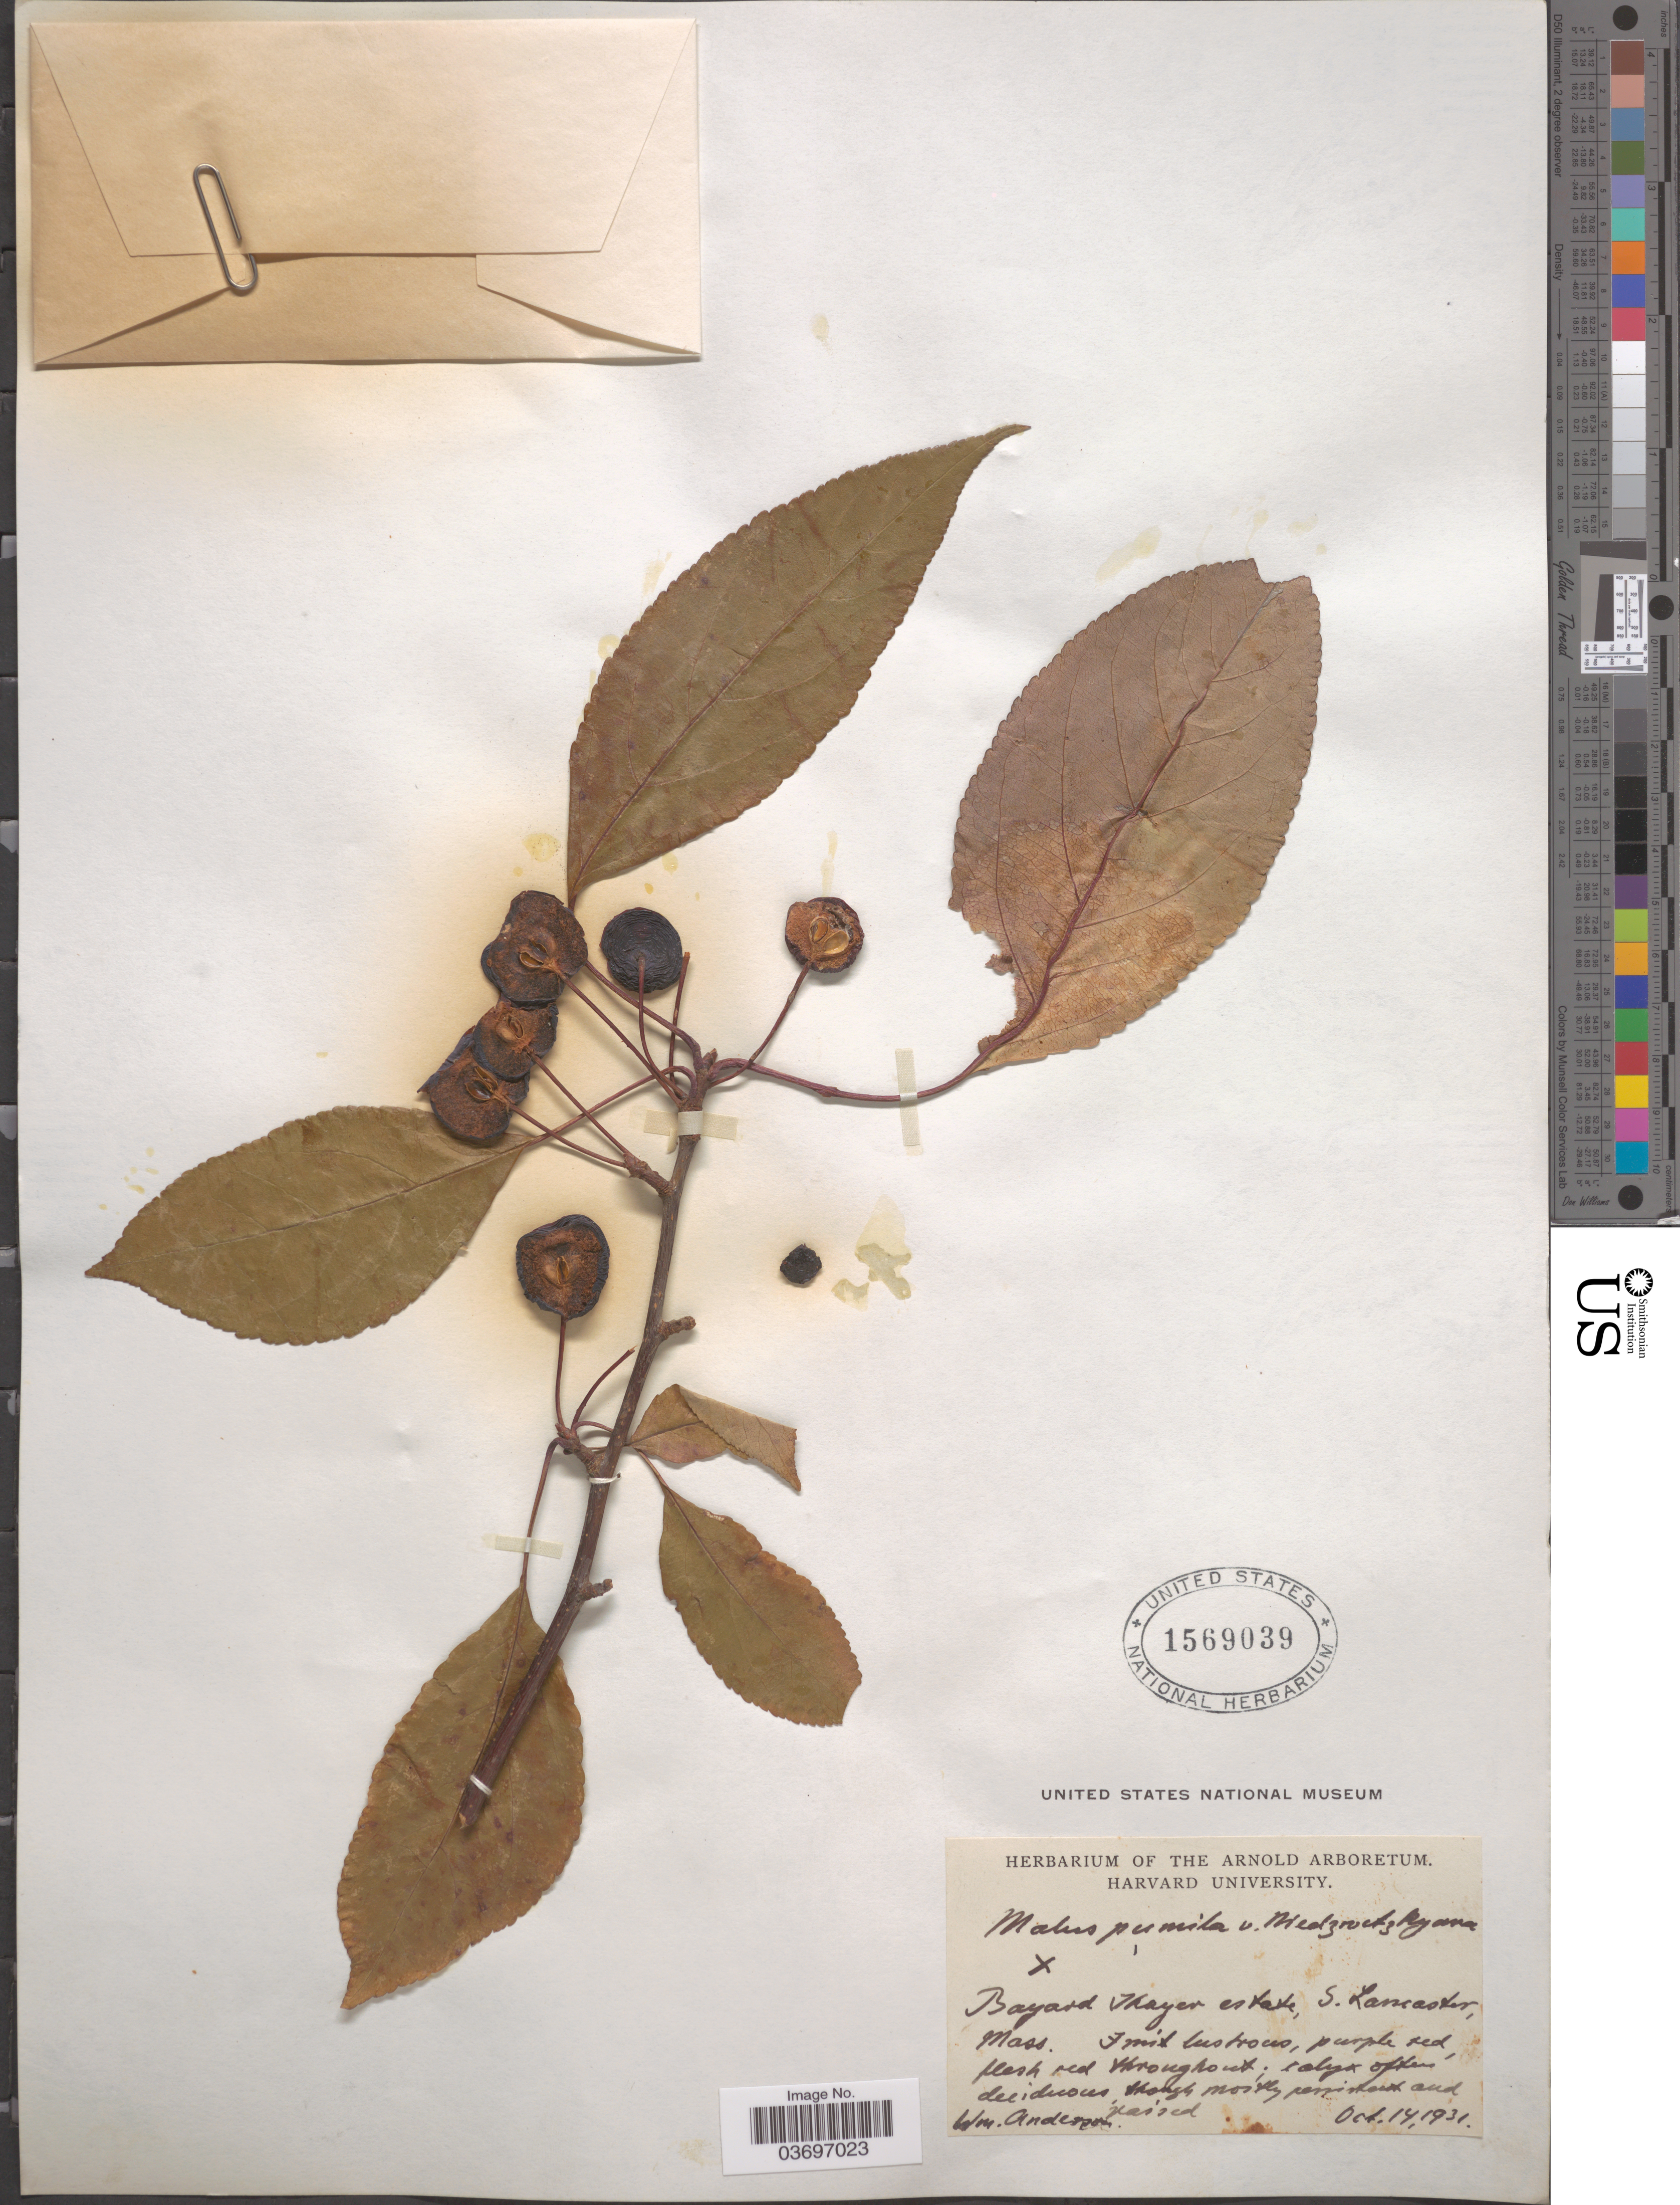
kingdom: Plantae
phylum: Tracheophyta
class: Magnoliopsida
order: Rosales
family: Rosaceae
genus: Malus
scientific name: Malus pumila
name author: Mill.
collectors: W. Anderson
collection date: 1931-10-14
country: United States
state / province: Massachusetts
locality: Bayard Thayer estate, S. Lancaster.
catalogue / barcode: US 1569039